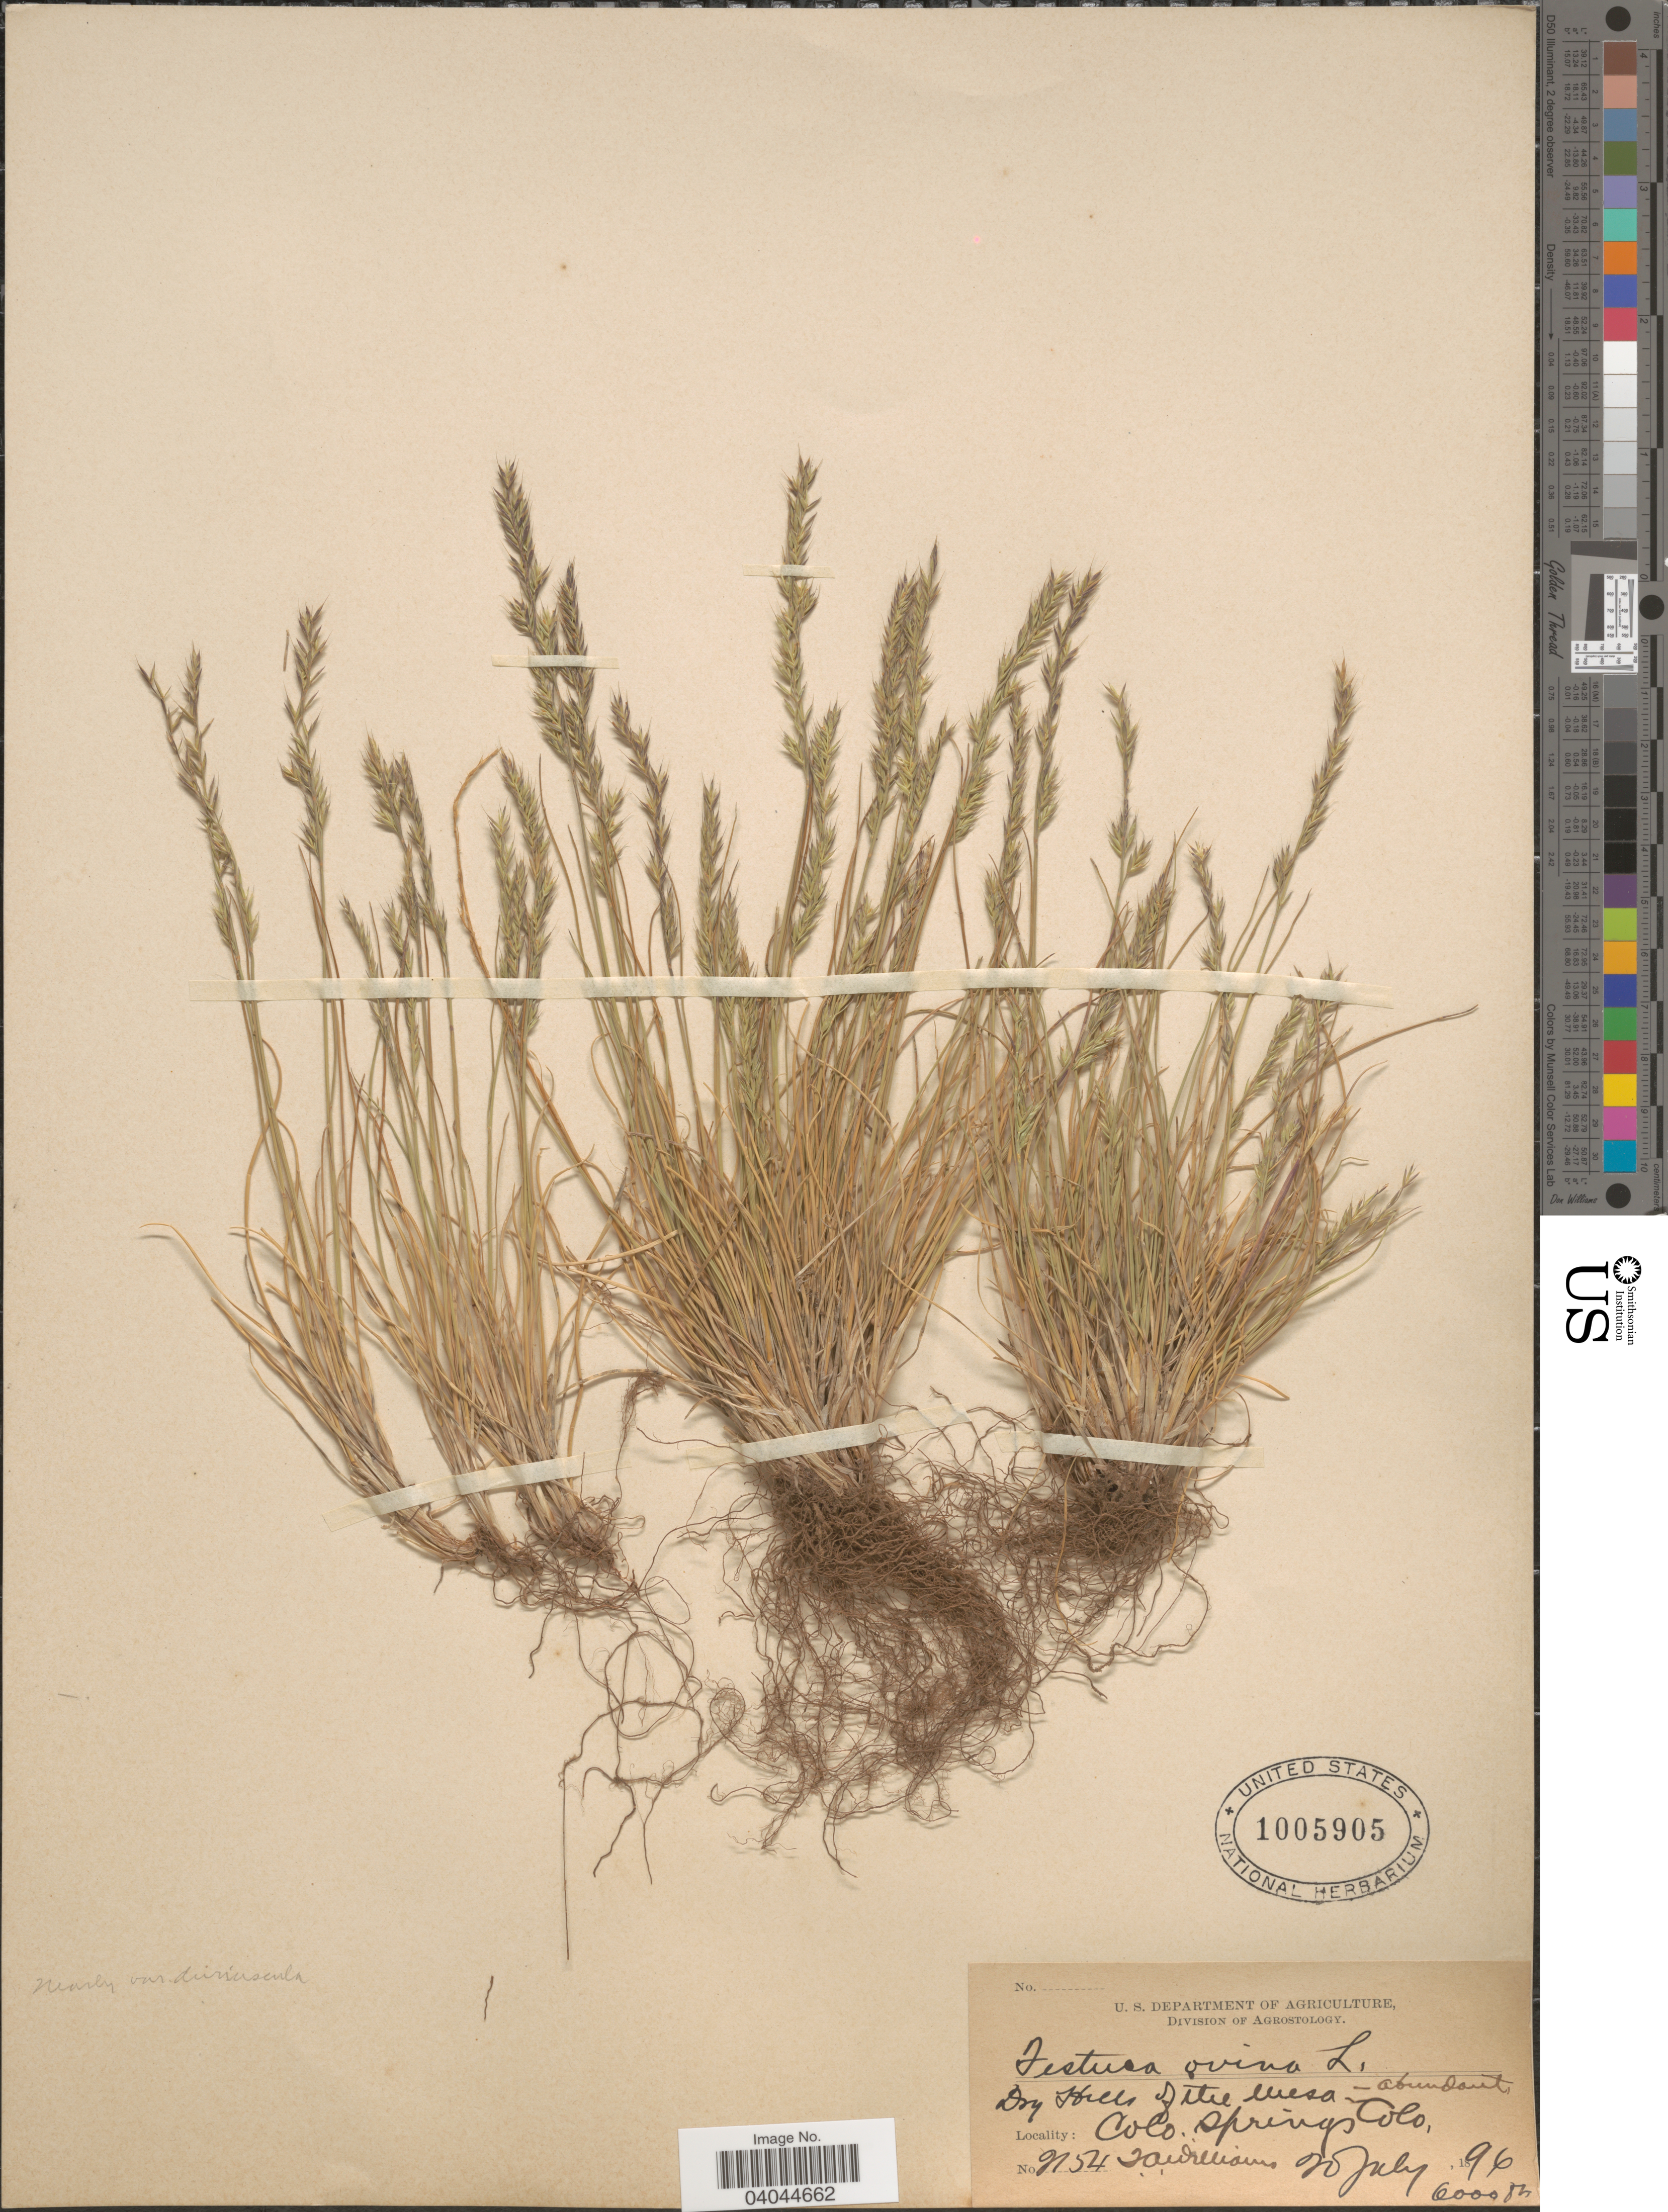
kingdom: Plantae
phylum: Tracheophyta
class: Liliopsida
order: Poales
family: Poaceae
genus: Festuca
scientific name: Festuca ovina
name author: L.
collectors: J. A. Williams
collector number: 2154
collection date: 1896-07-20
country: United States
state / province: Colorado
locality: Dry Hills of the mesa. Colo. Springs.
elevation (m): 1829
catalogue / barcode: US 1005905